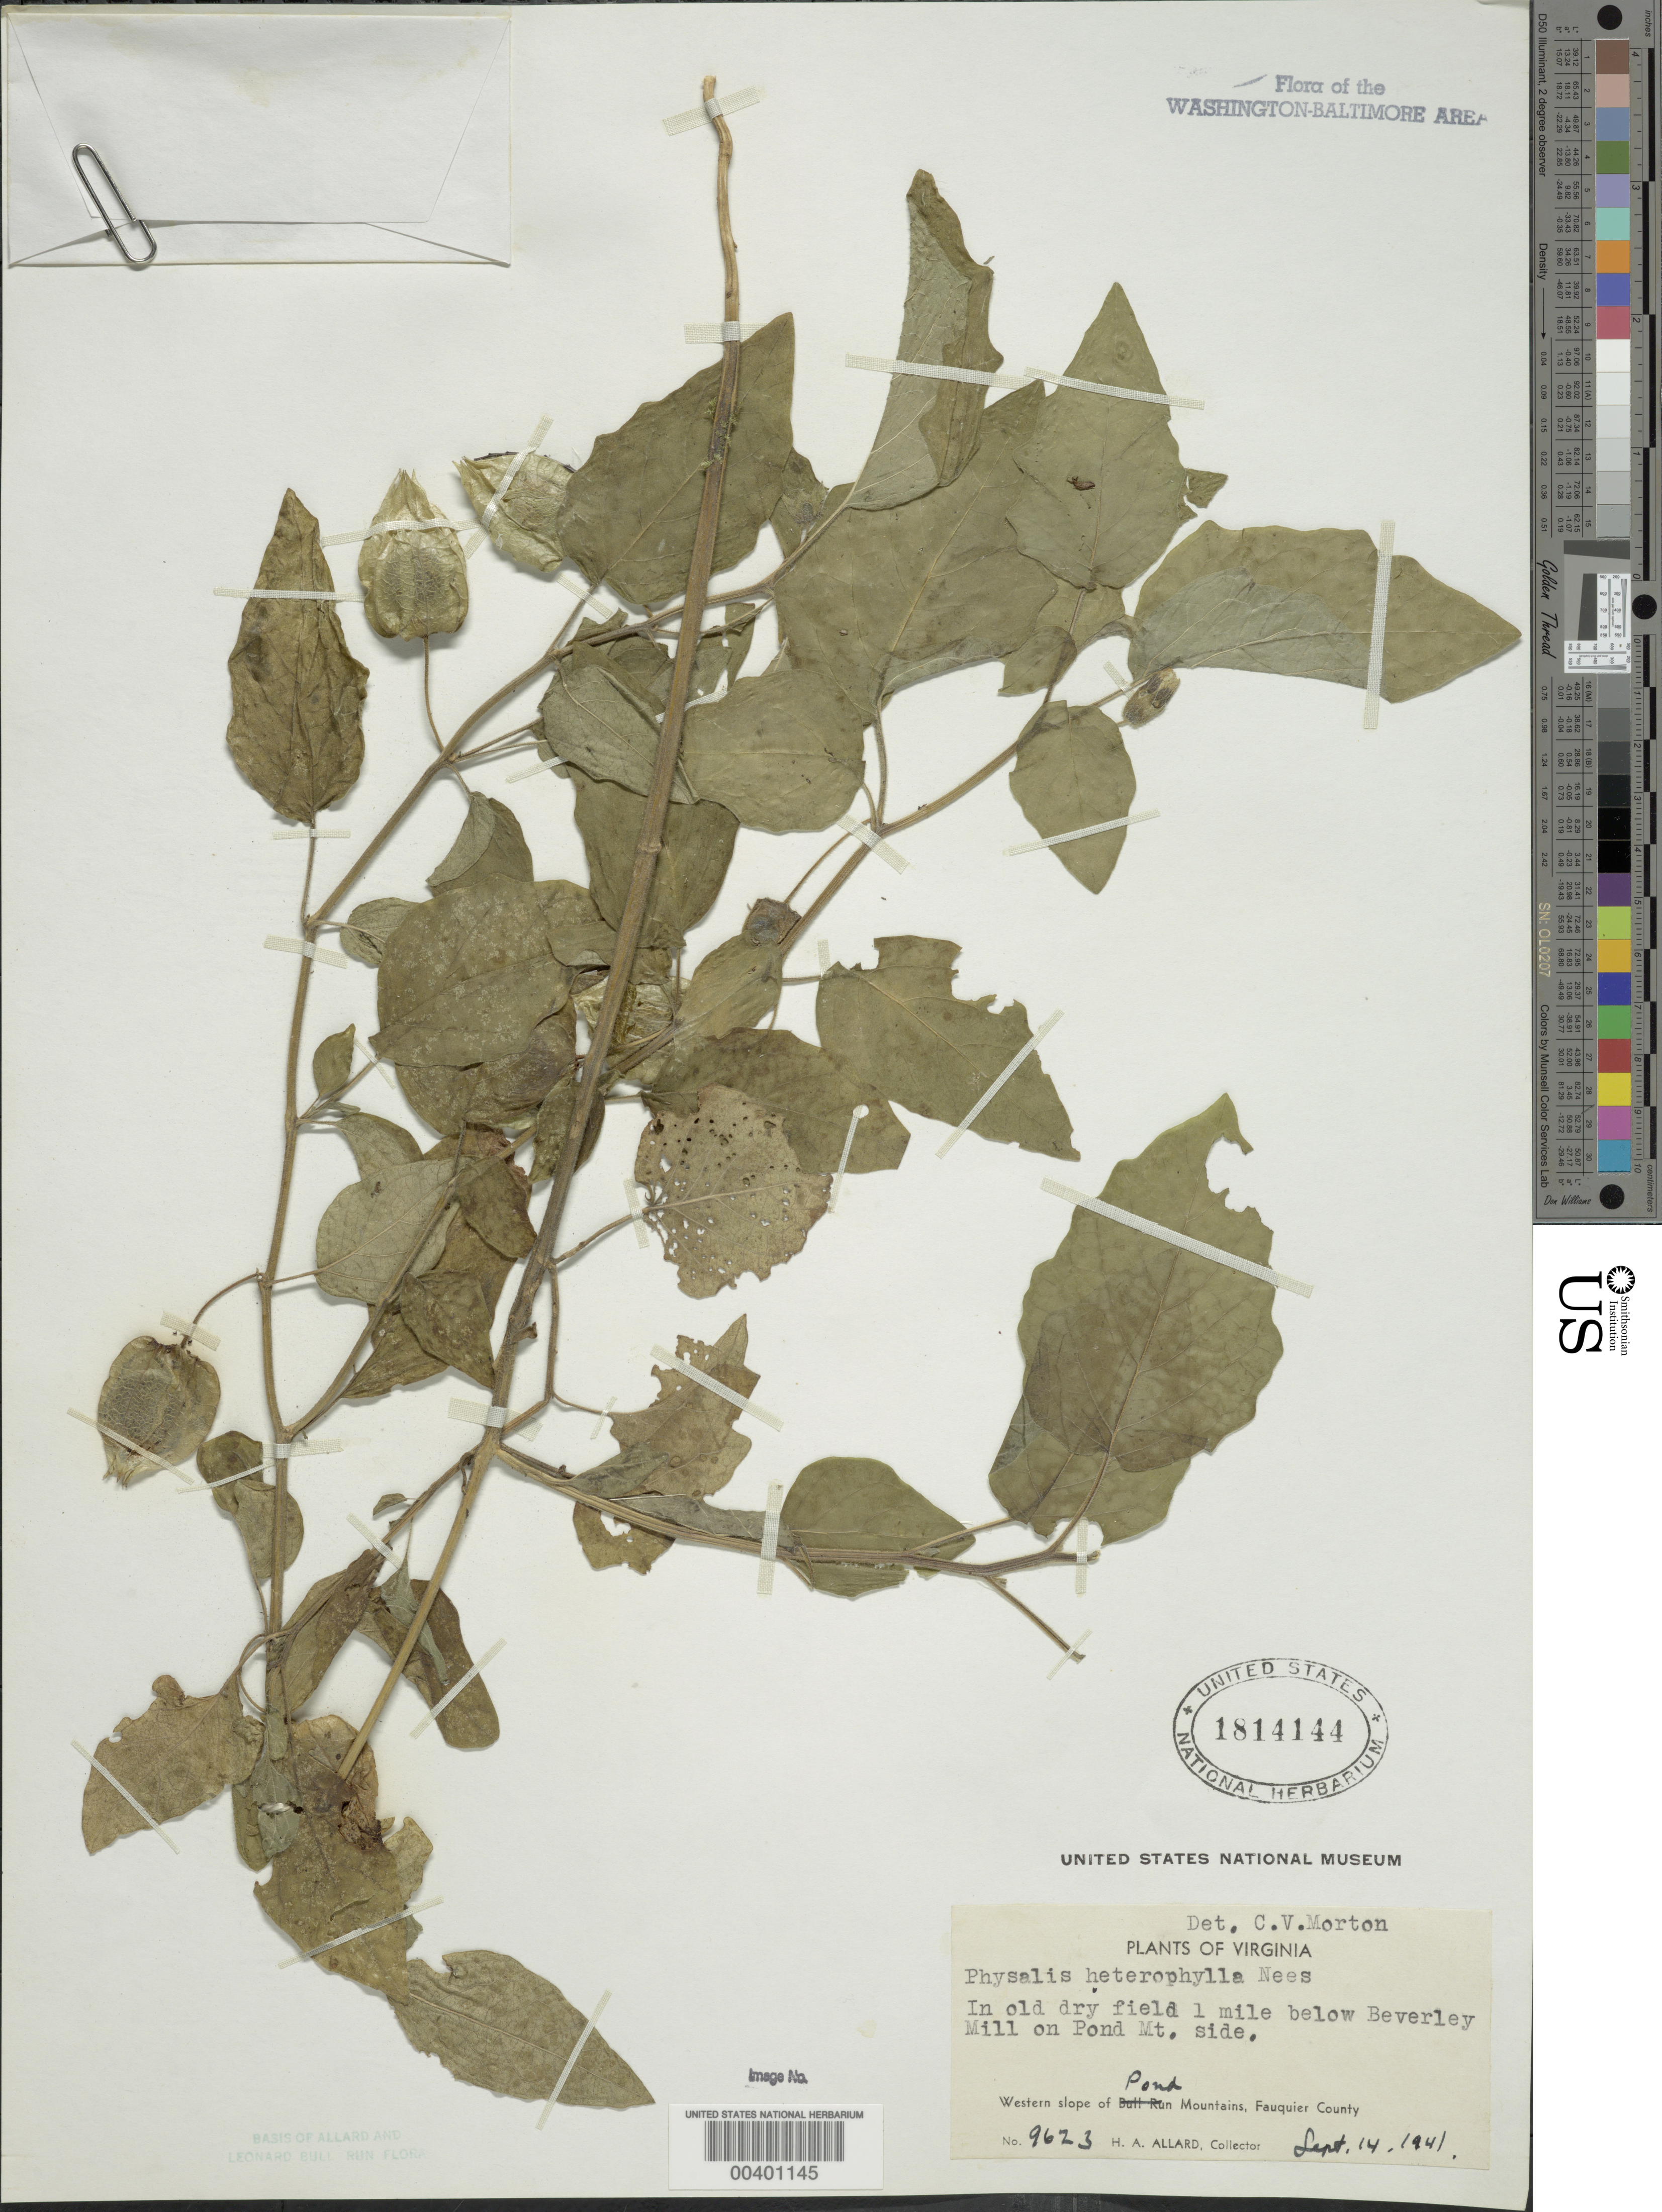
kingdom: Plantae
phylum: Tracheophyta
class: Magnoliopsida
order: Solanales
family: Solanaceae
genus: Physalis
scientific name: Physalis heterophylla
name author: Nees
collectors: H. A. Allard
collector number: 9623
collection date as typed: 14 Sep 1941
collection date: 1941-09-14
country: United States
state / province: Virginia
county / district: Fauquier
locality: Below Beverley Mill on western slope of Pond Mountain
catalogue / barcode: US 1814144